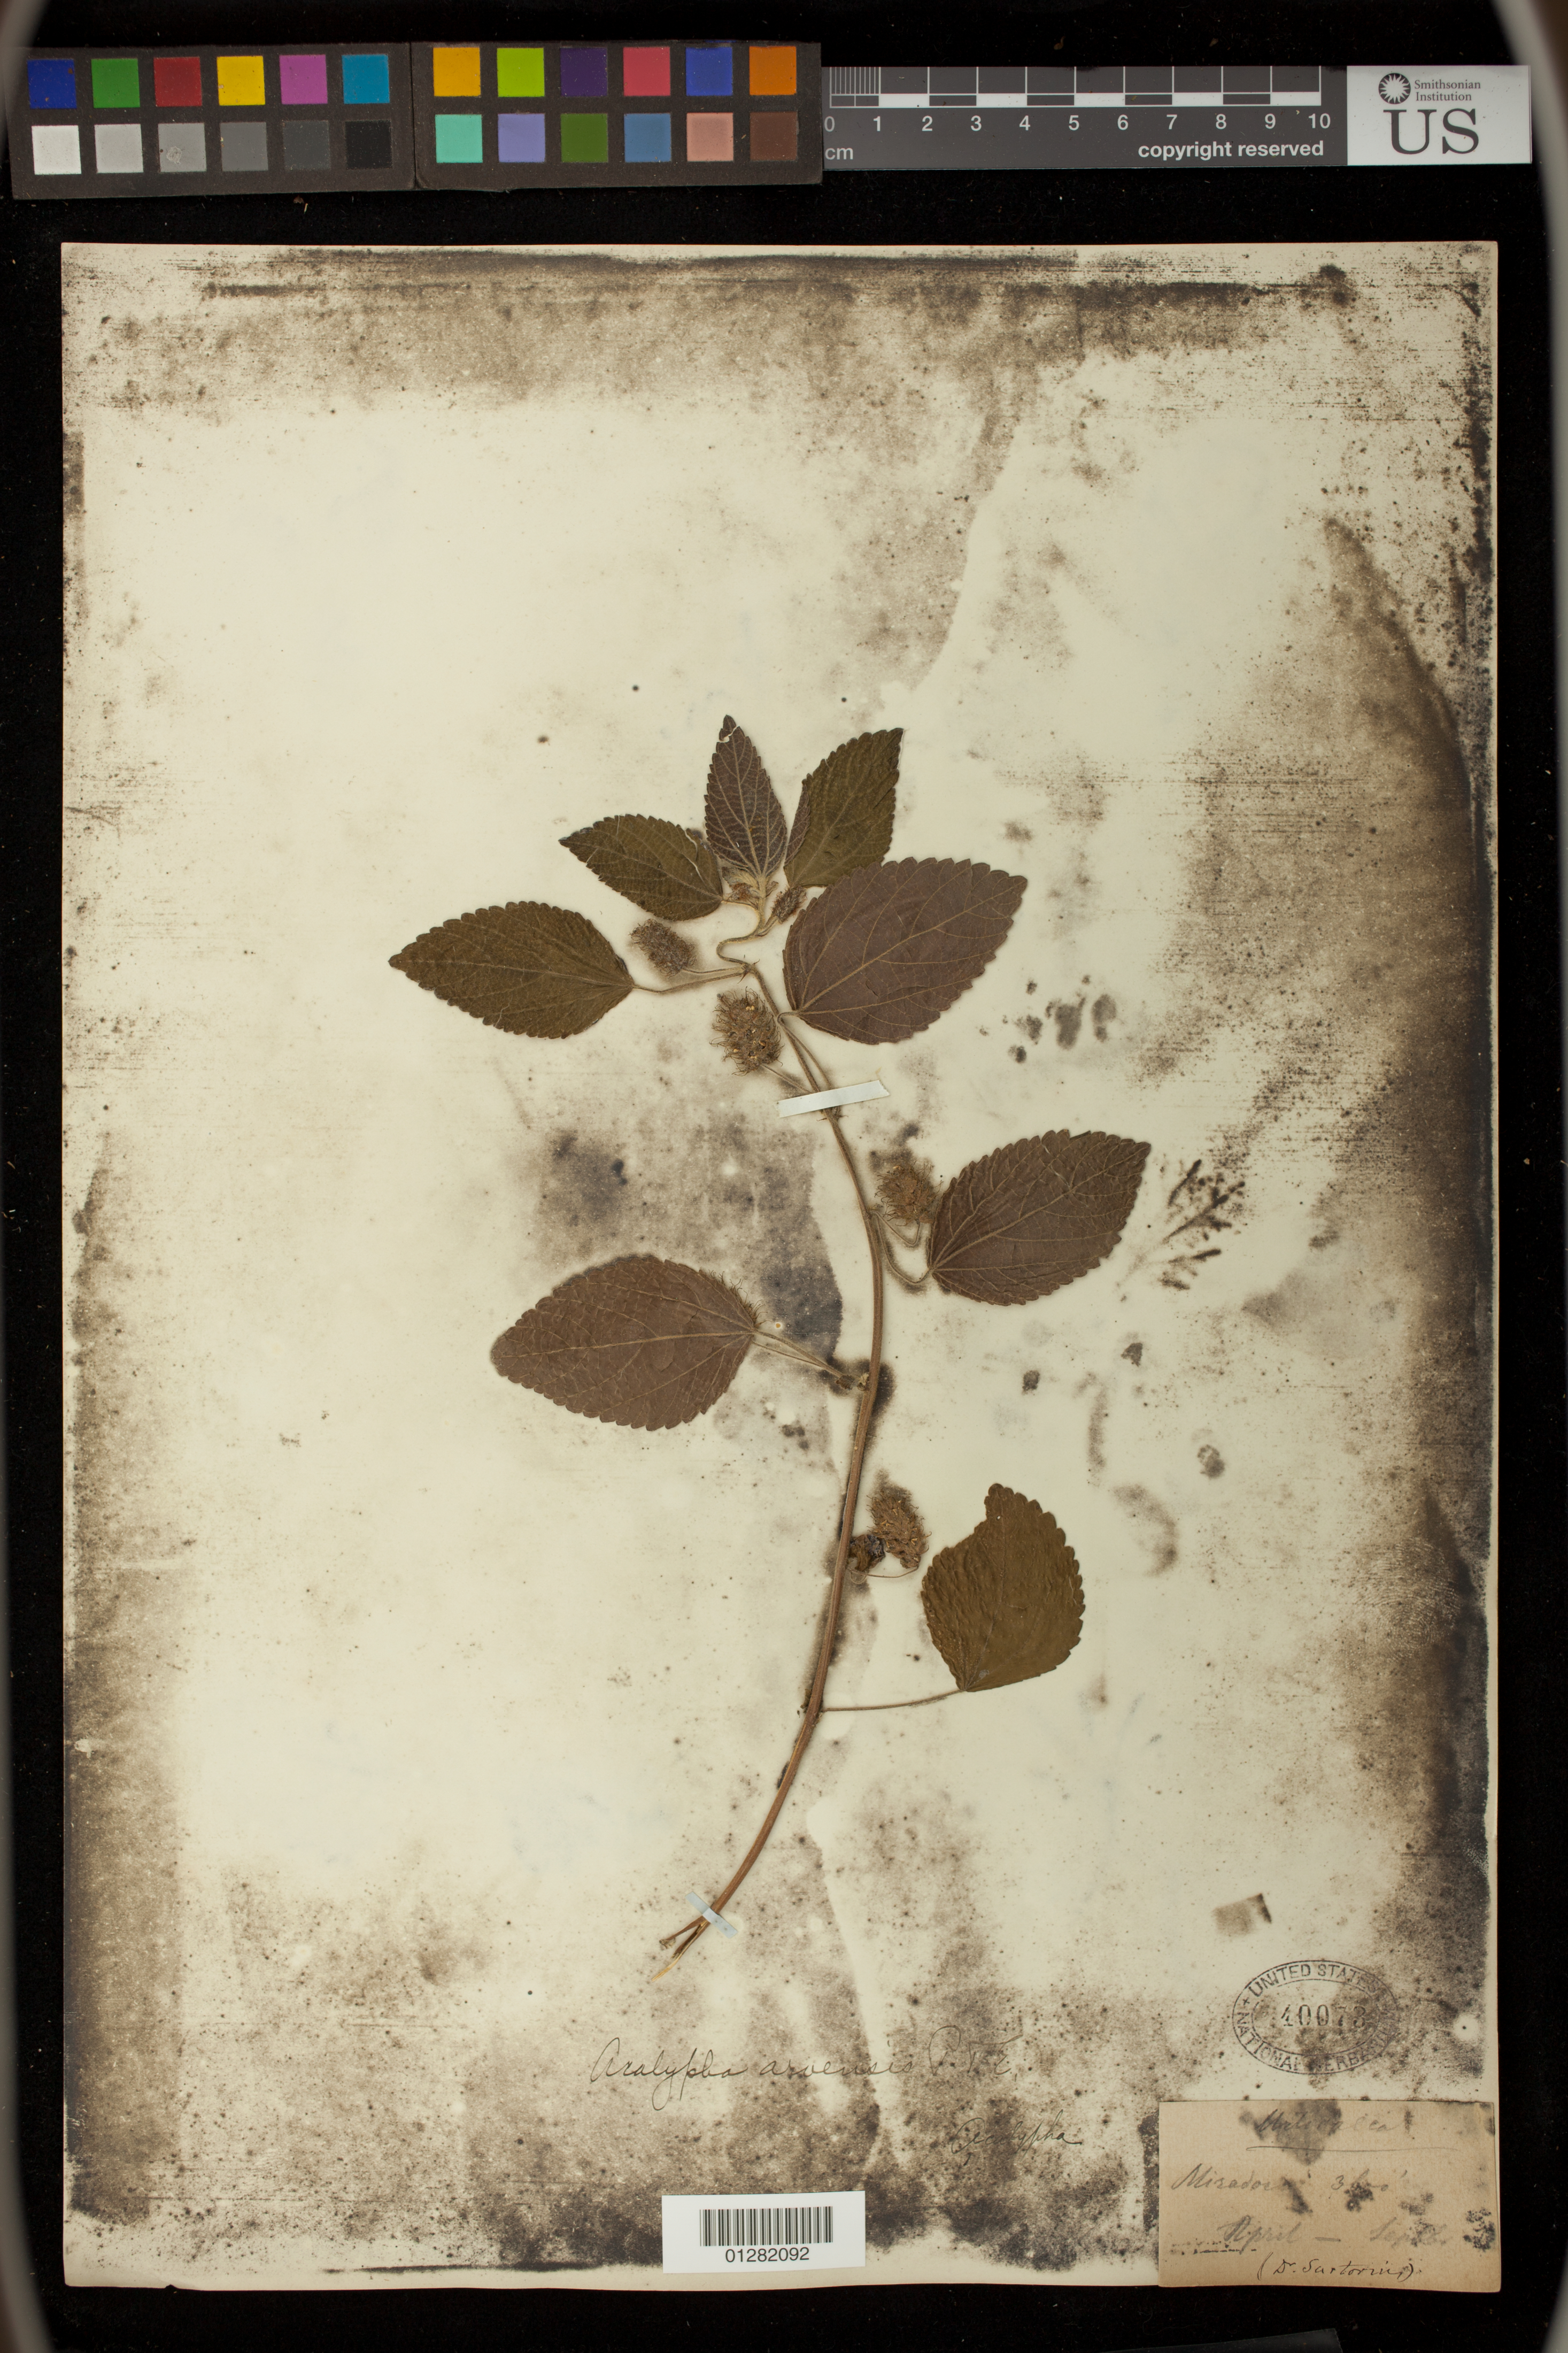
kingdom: Plantae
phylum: Tracheophyta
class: Magnoliopsida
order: Malpighiales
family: Euphorbiaceae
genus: Acalypha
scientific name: Acalypha arvensis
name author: Poepp.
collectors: -. Sartorius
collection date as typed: Apr---- to -- Sep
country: Mexico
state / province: Veracruz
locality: Mirador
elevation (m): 1097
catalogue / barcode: US 40073